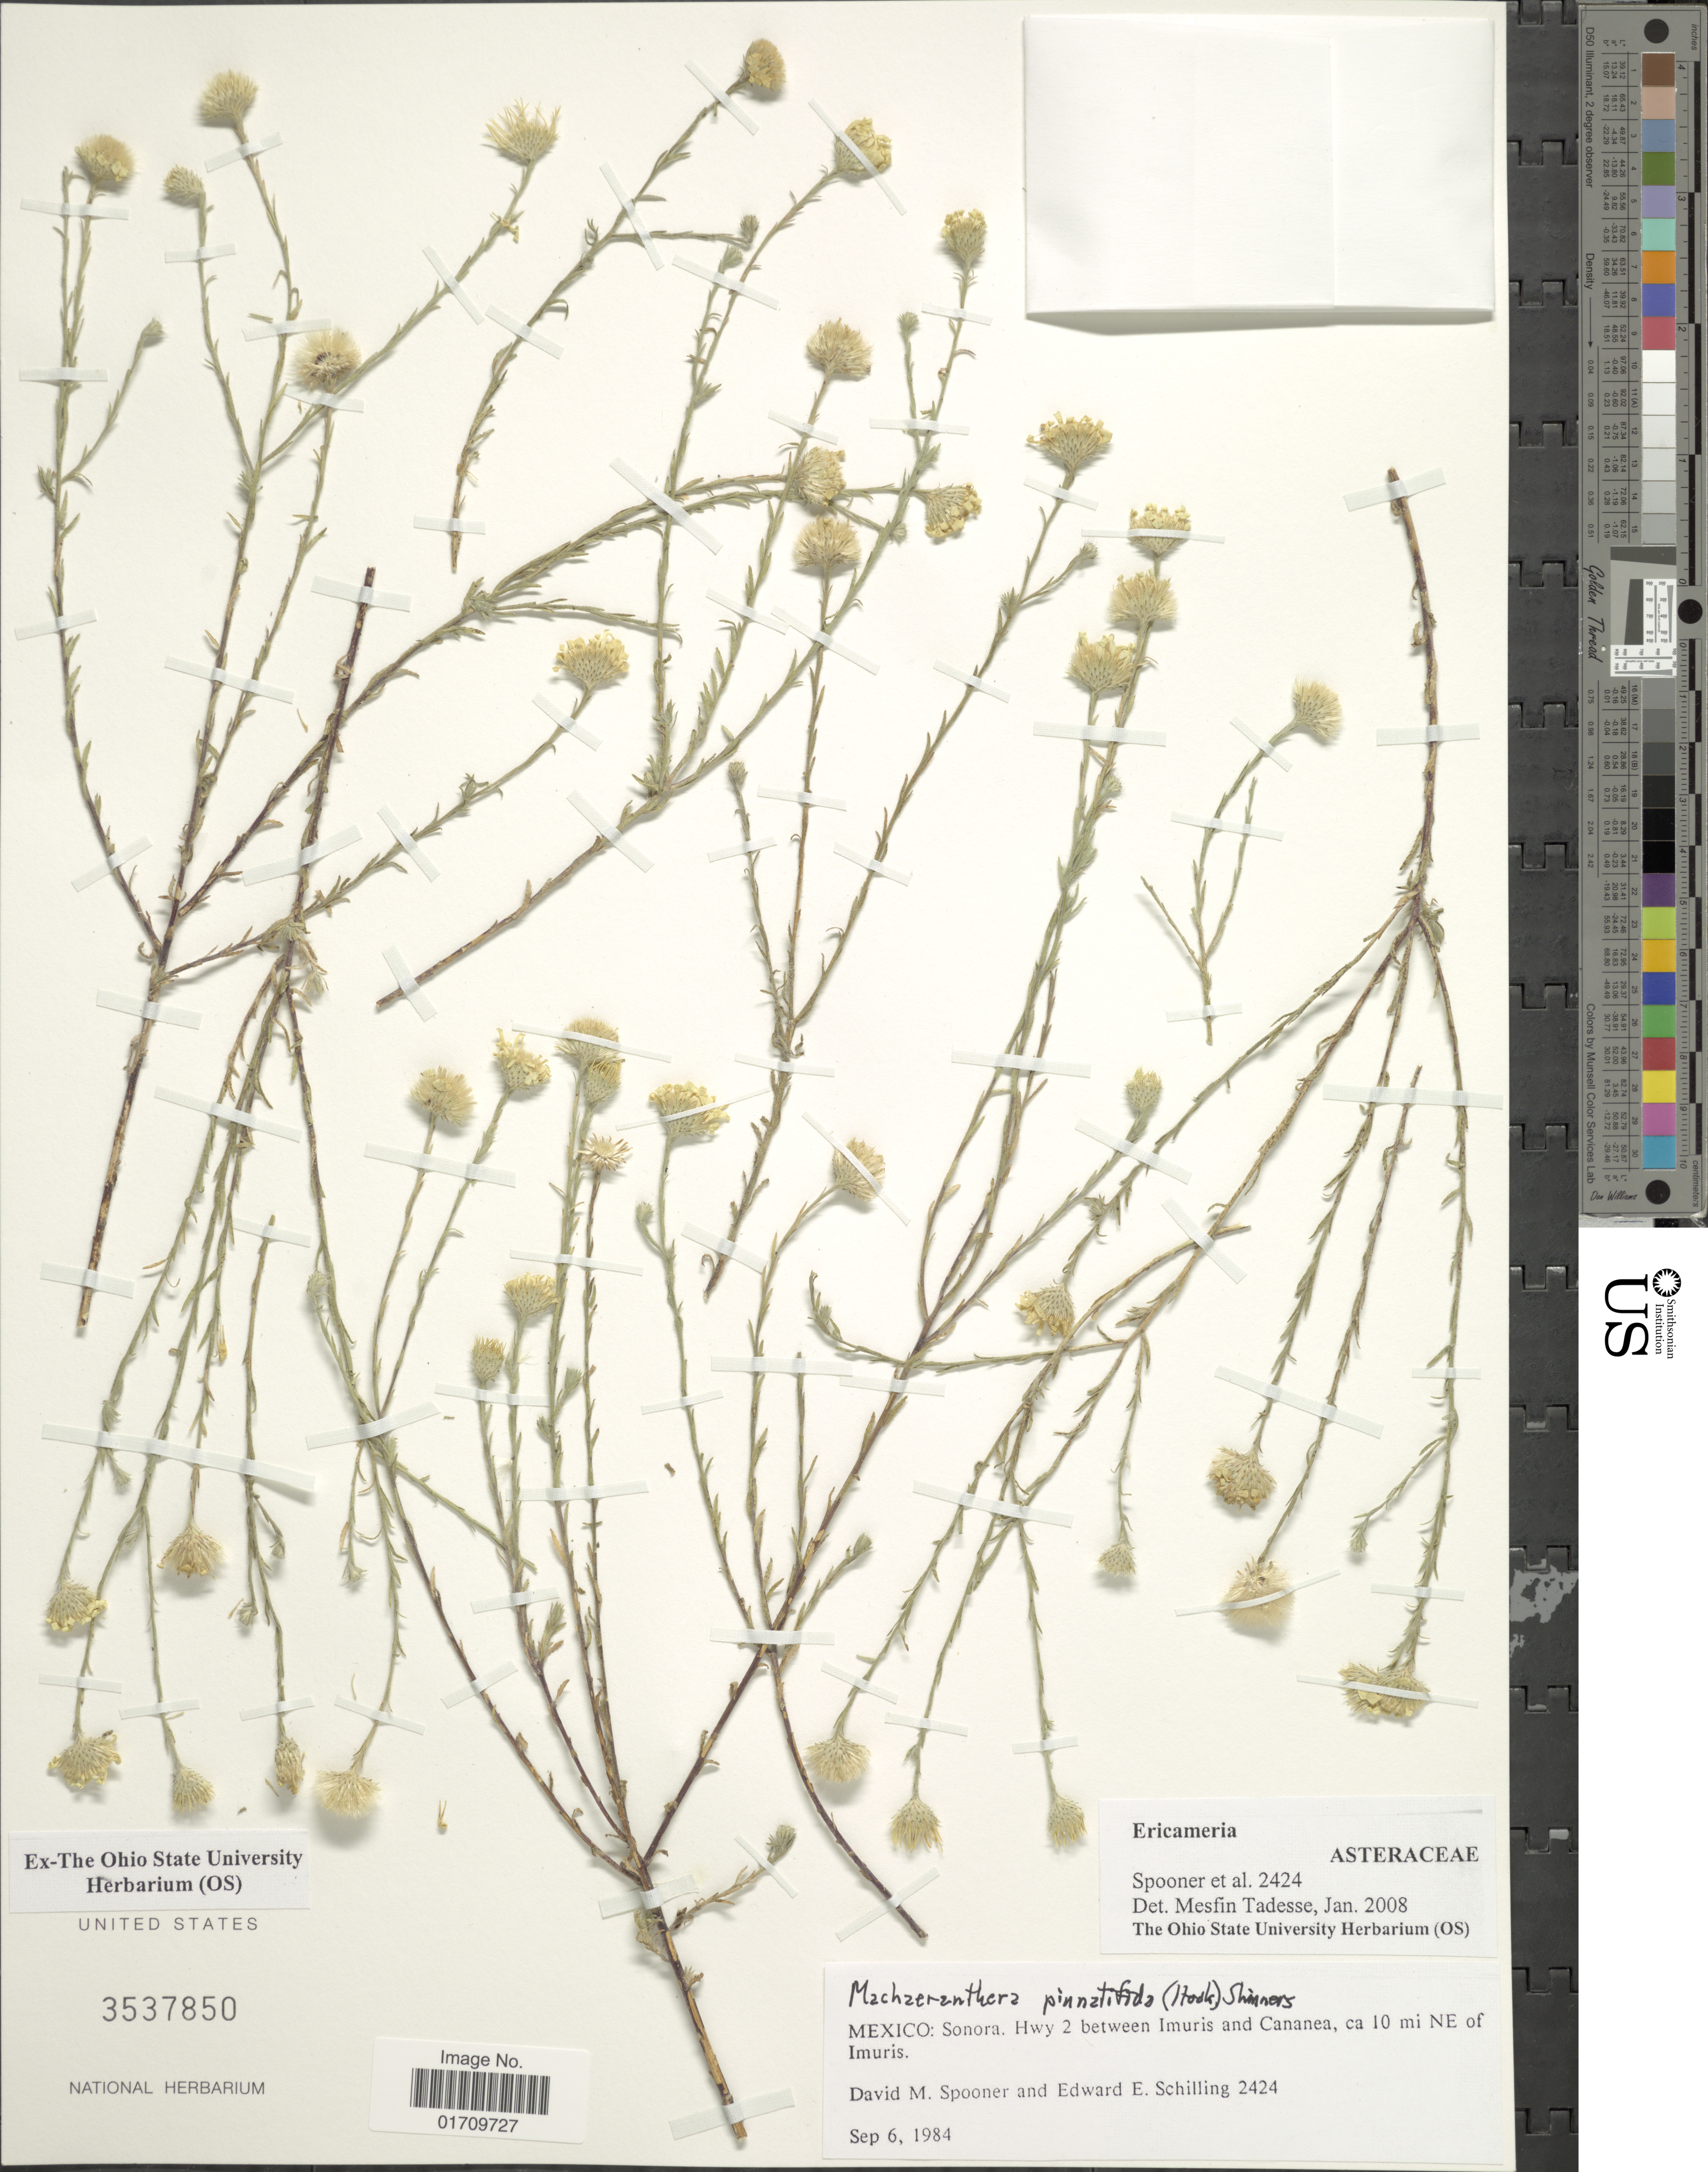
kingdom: Plantae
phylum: Tracheophyta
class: Magnoliopsida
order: Asterales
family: Asteraceae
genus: Machaeranthera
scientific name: Machaeranthera pinnatifida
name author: (Hook.) Shinners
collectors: D. Spooner & E. E. Schilling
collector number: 2424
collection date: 1984-09-06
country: Mexico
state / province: Sonora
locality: Hwy 2 between Imuris and Cananea, ca 10 miNE of Imuris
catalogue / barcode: US 3537850